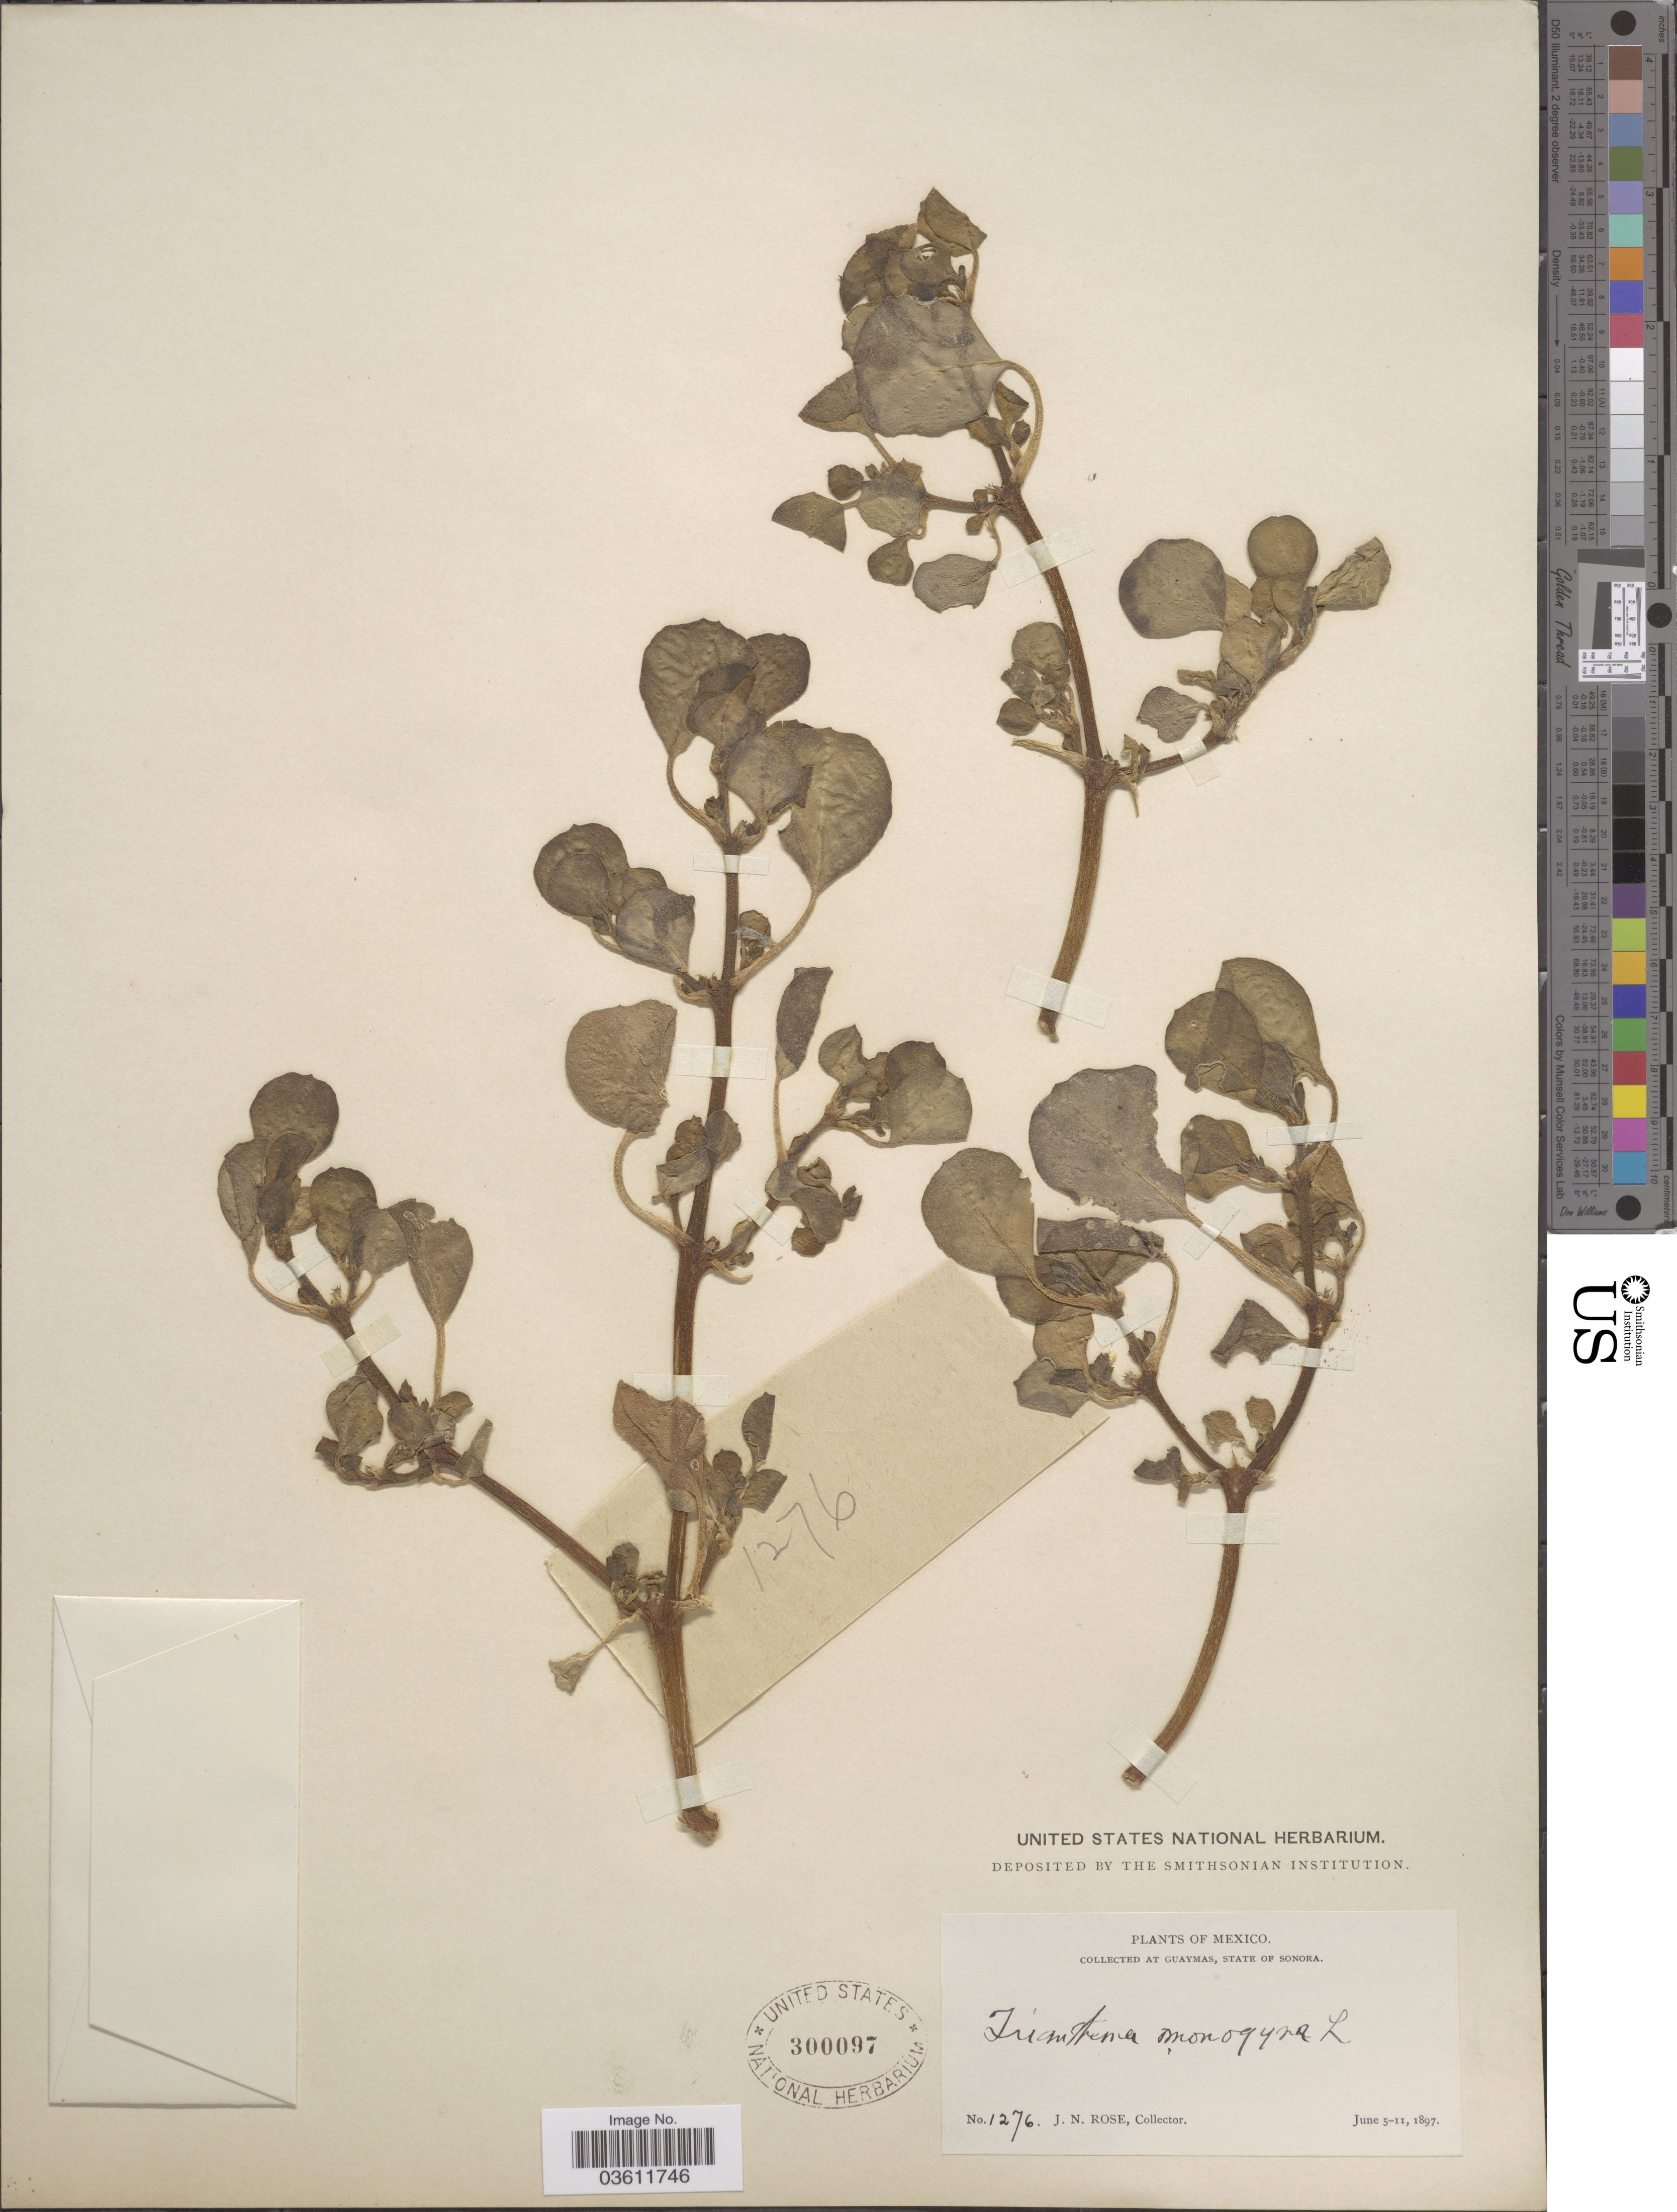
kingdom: Plantae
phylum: Tracheophyta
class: Magnoliopsida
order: Caryophyllales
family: Aizoaceae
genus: Trianthema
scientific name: Trianthema portulacastrum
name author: L.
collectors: J. N. Rose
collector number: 1276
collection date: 1897-06-05/1897-06-11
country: Mexico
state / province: Sonora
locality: Guaymas.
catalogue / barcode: US 300097